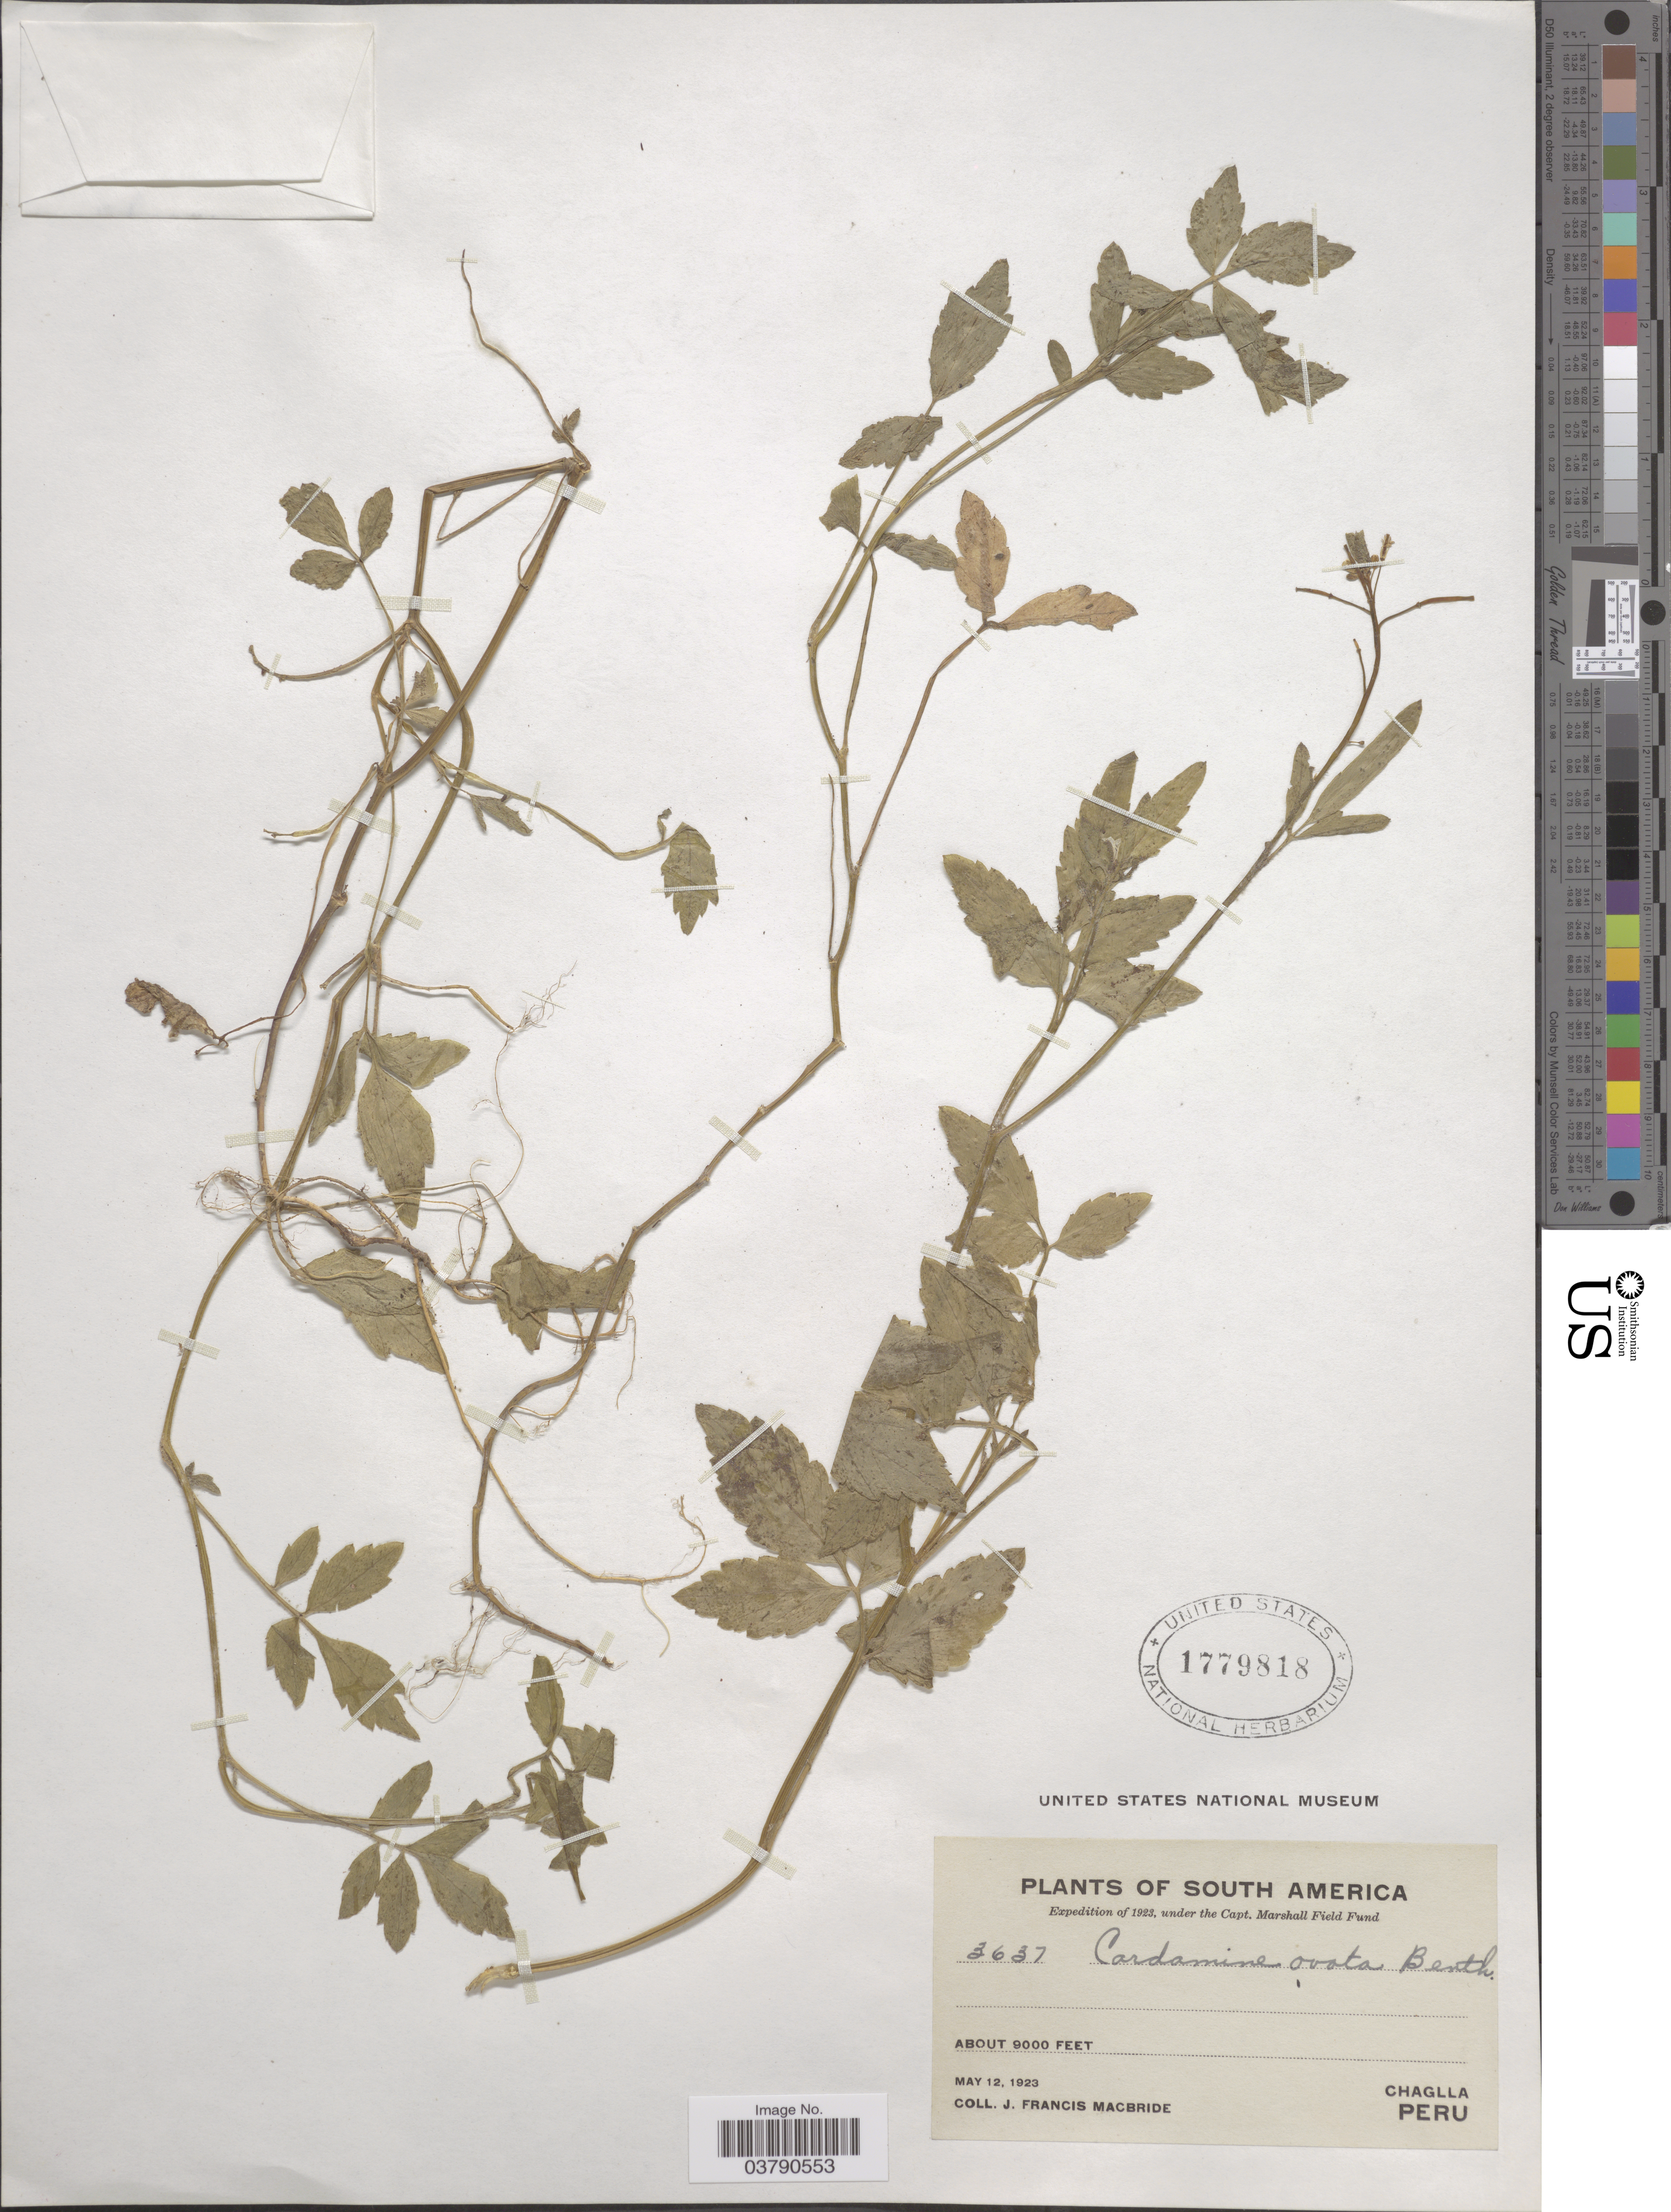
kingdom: Plantae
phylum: Tracheophyta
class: Magnoliopsida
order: Brassicales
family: Brassicaceae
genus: Cardamine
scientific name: Cardamine ovata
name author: Benth.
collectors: J. F. Macbride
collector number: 3637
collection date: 1923-05-12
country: Peru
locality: Chaglla.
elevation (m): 2743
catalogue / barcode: US 1779818